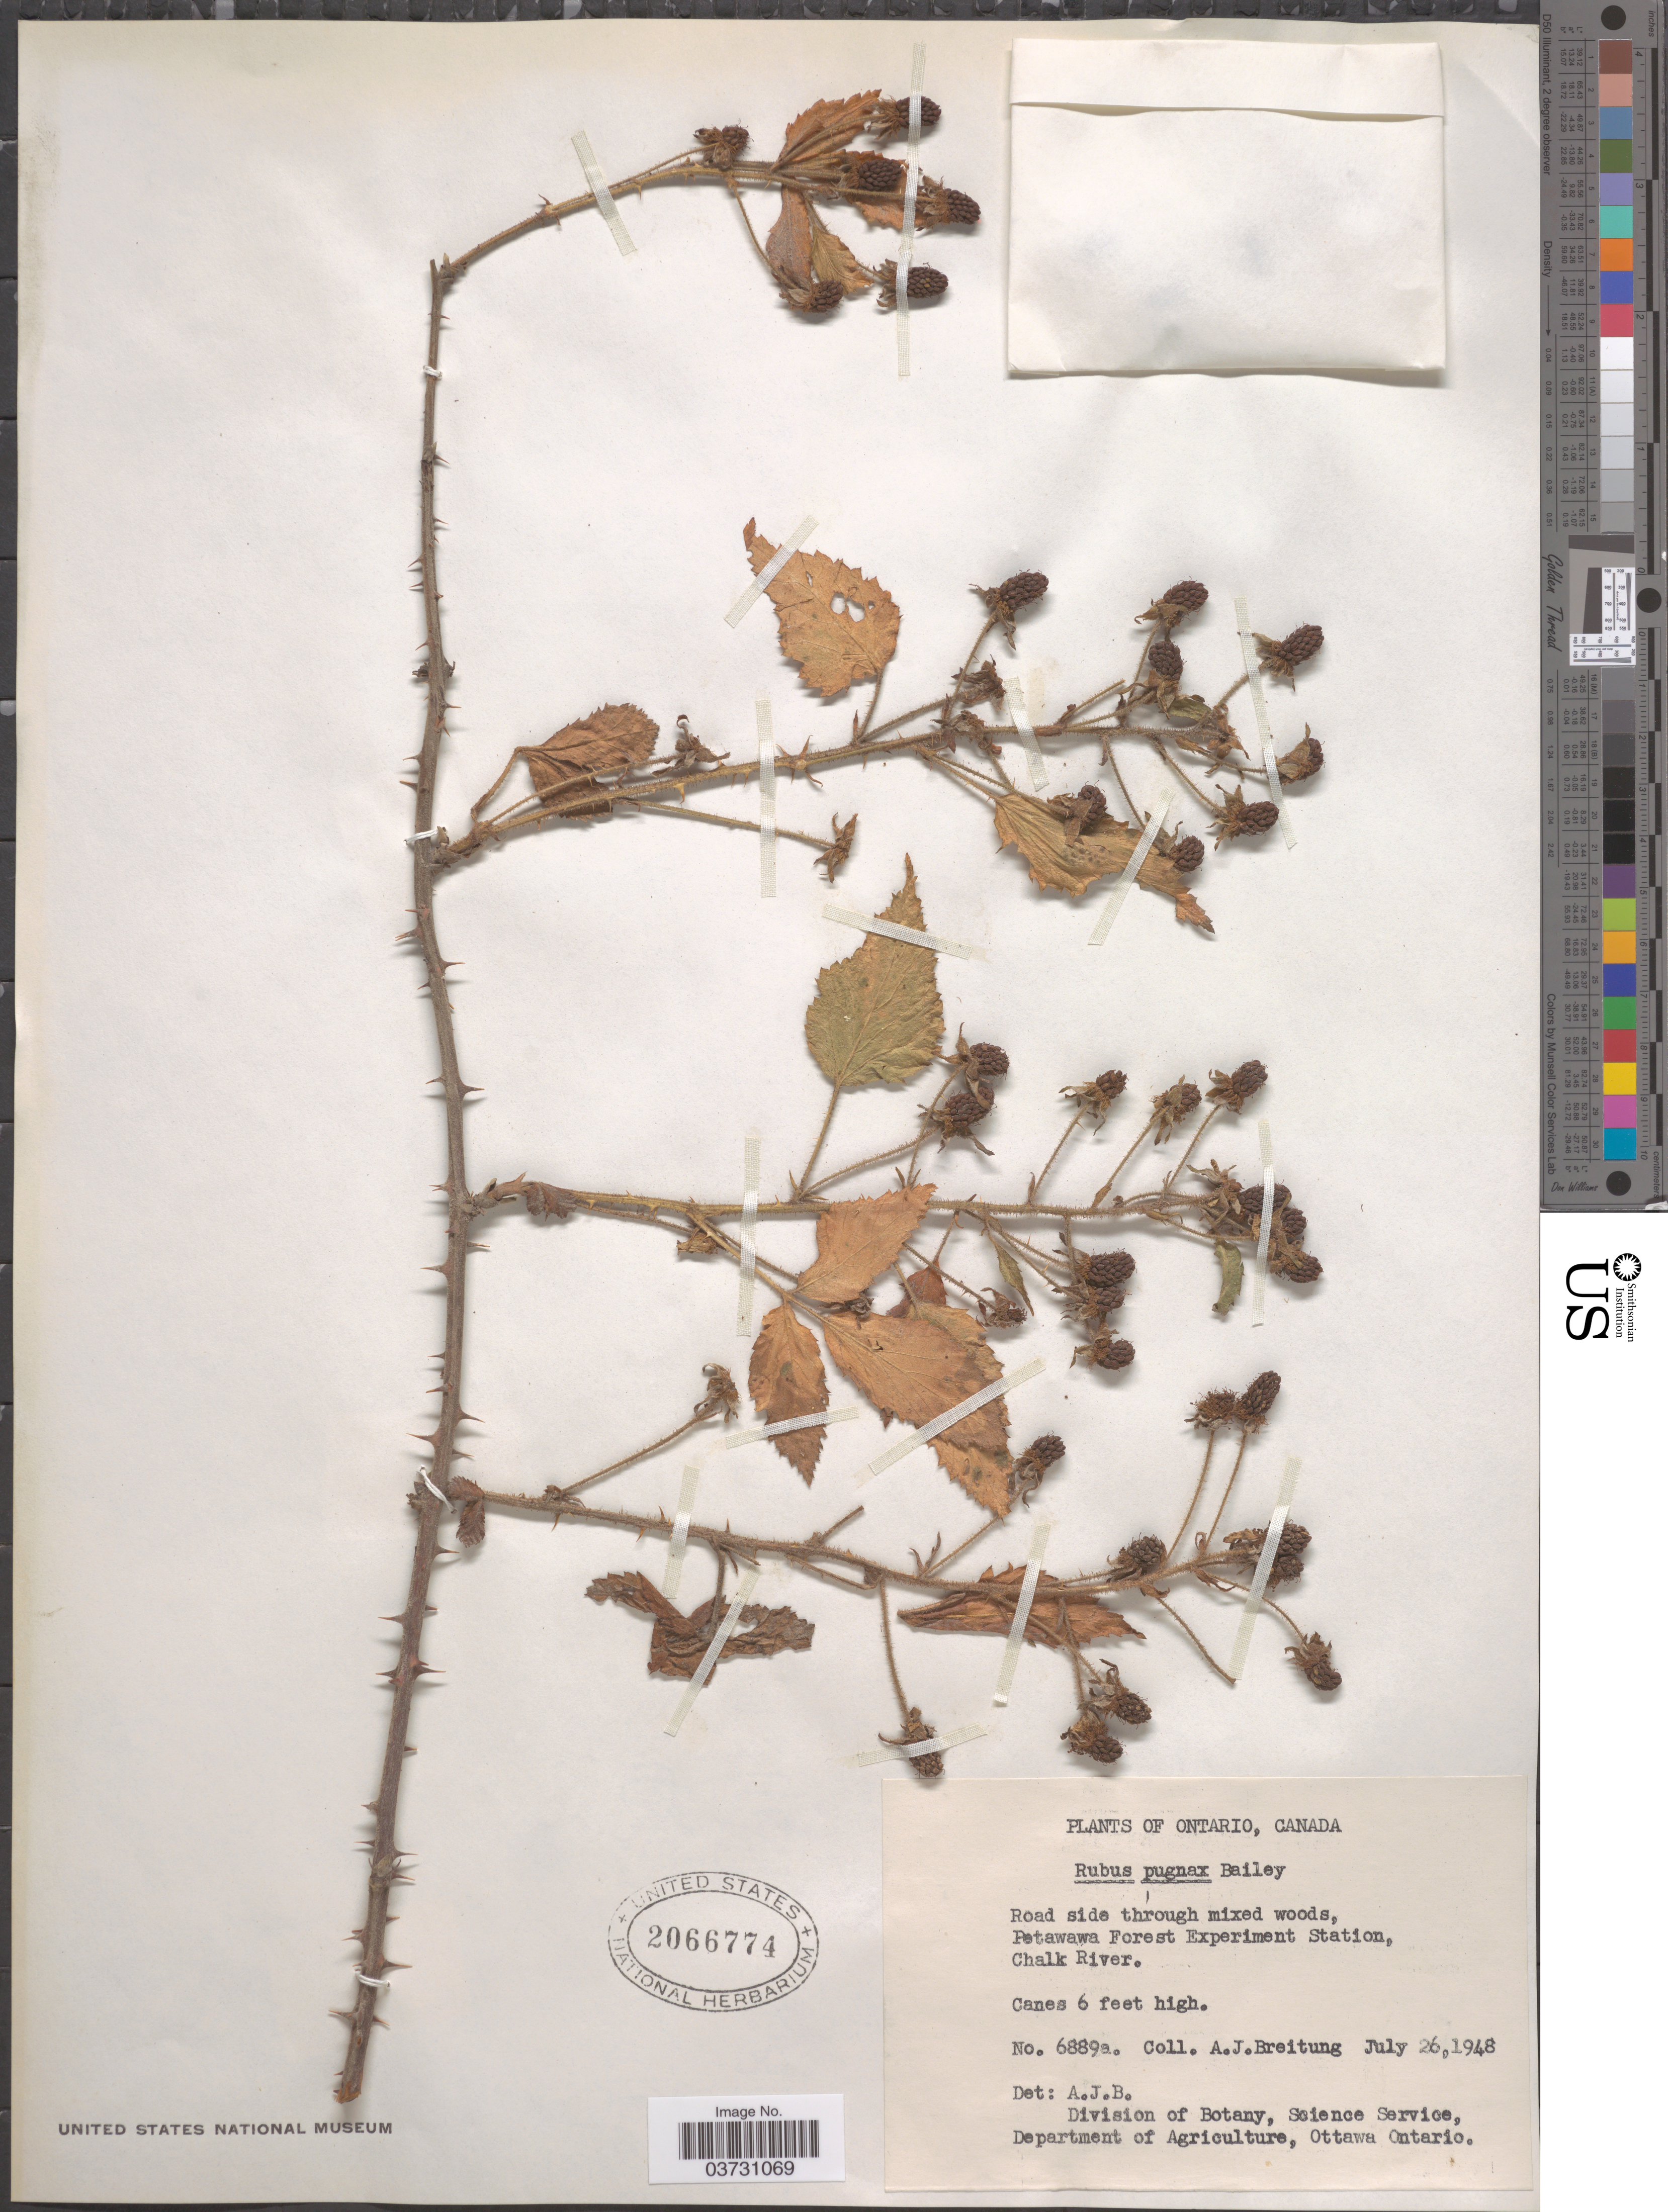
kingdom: Plantae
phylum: Tracheophyta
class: Magnoliopsida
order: Rosales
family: Rosaceae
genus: Rubus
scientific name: Rubus pugnax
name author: L.H. Bailey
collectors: A. Breitung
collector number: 6889a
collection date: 1948-07-26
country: Canada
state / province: Ontario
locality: Road side through mixed woods, Petawawa Forest Experiment Station, Chalk River.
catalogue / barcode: US 2066774